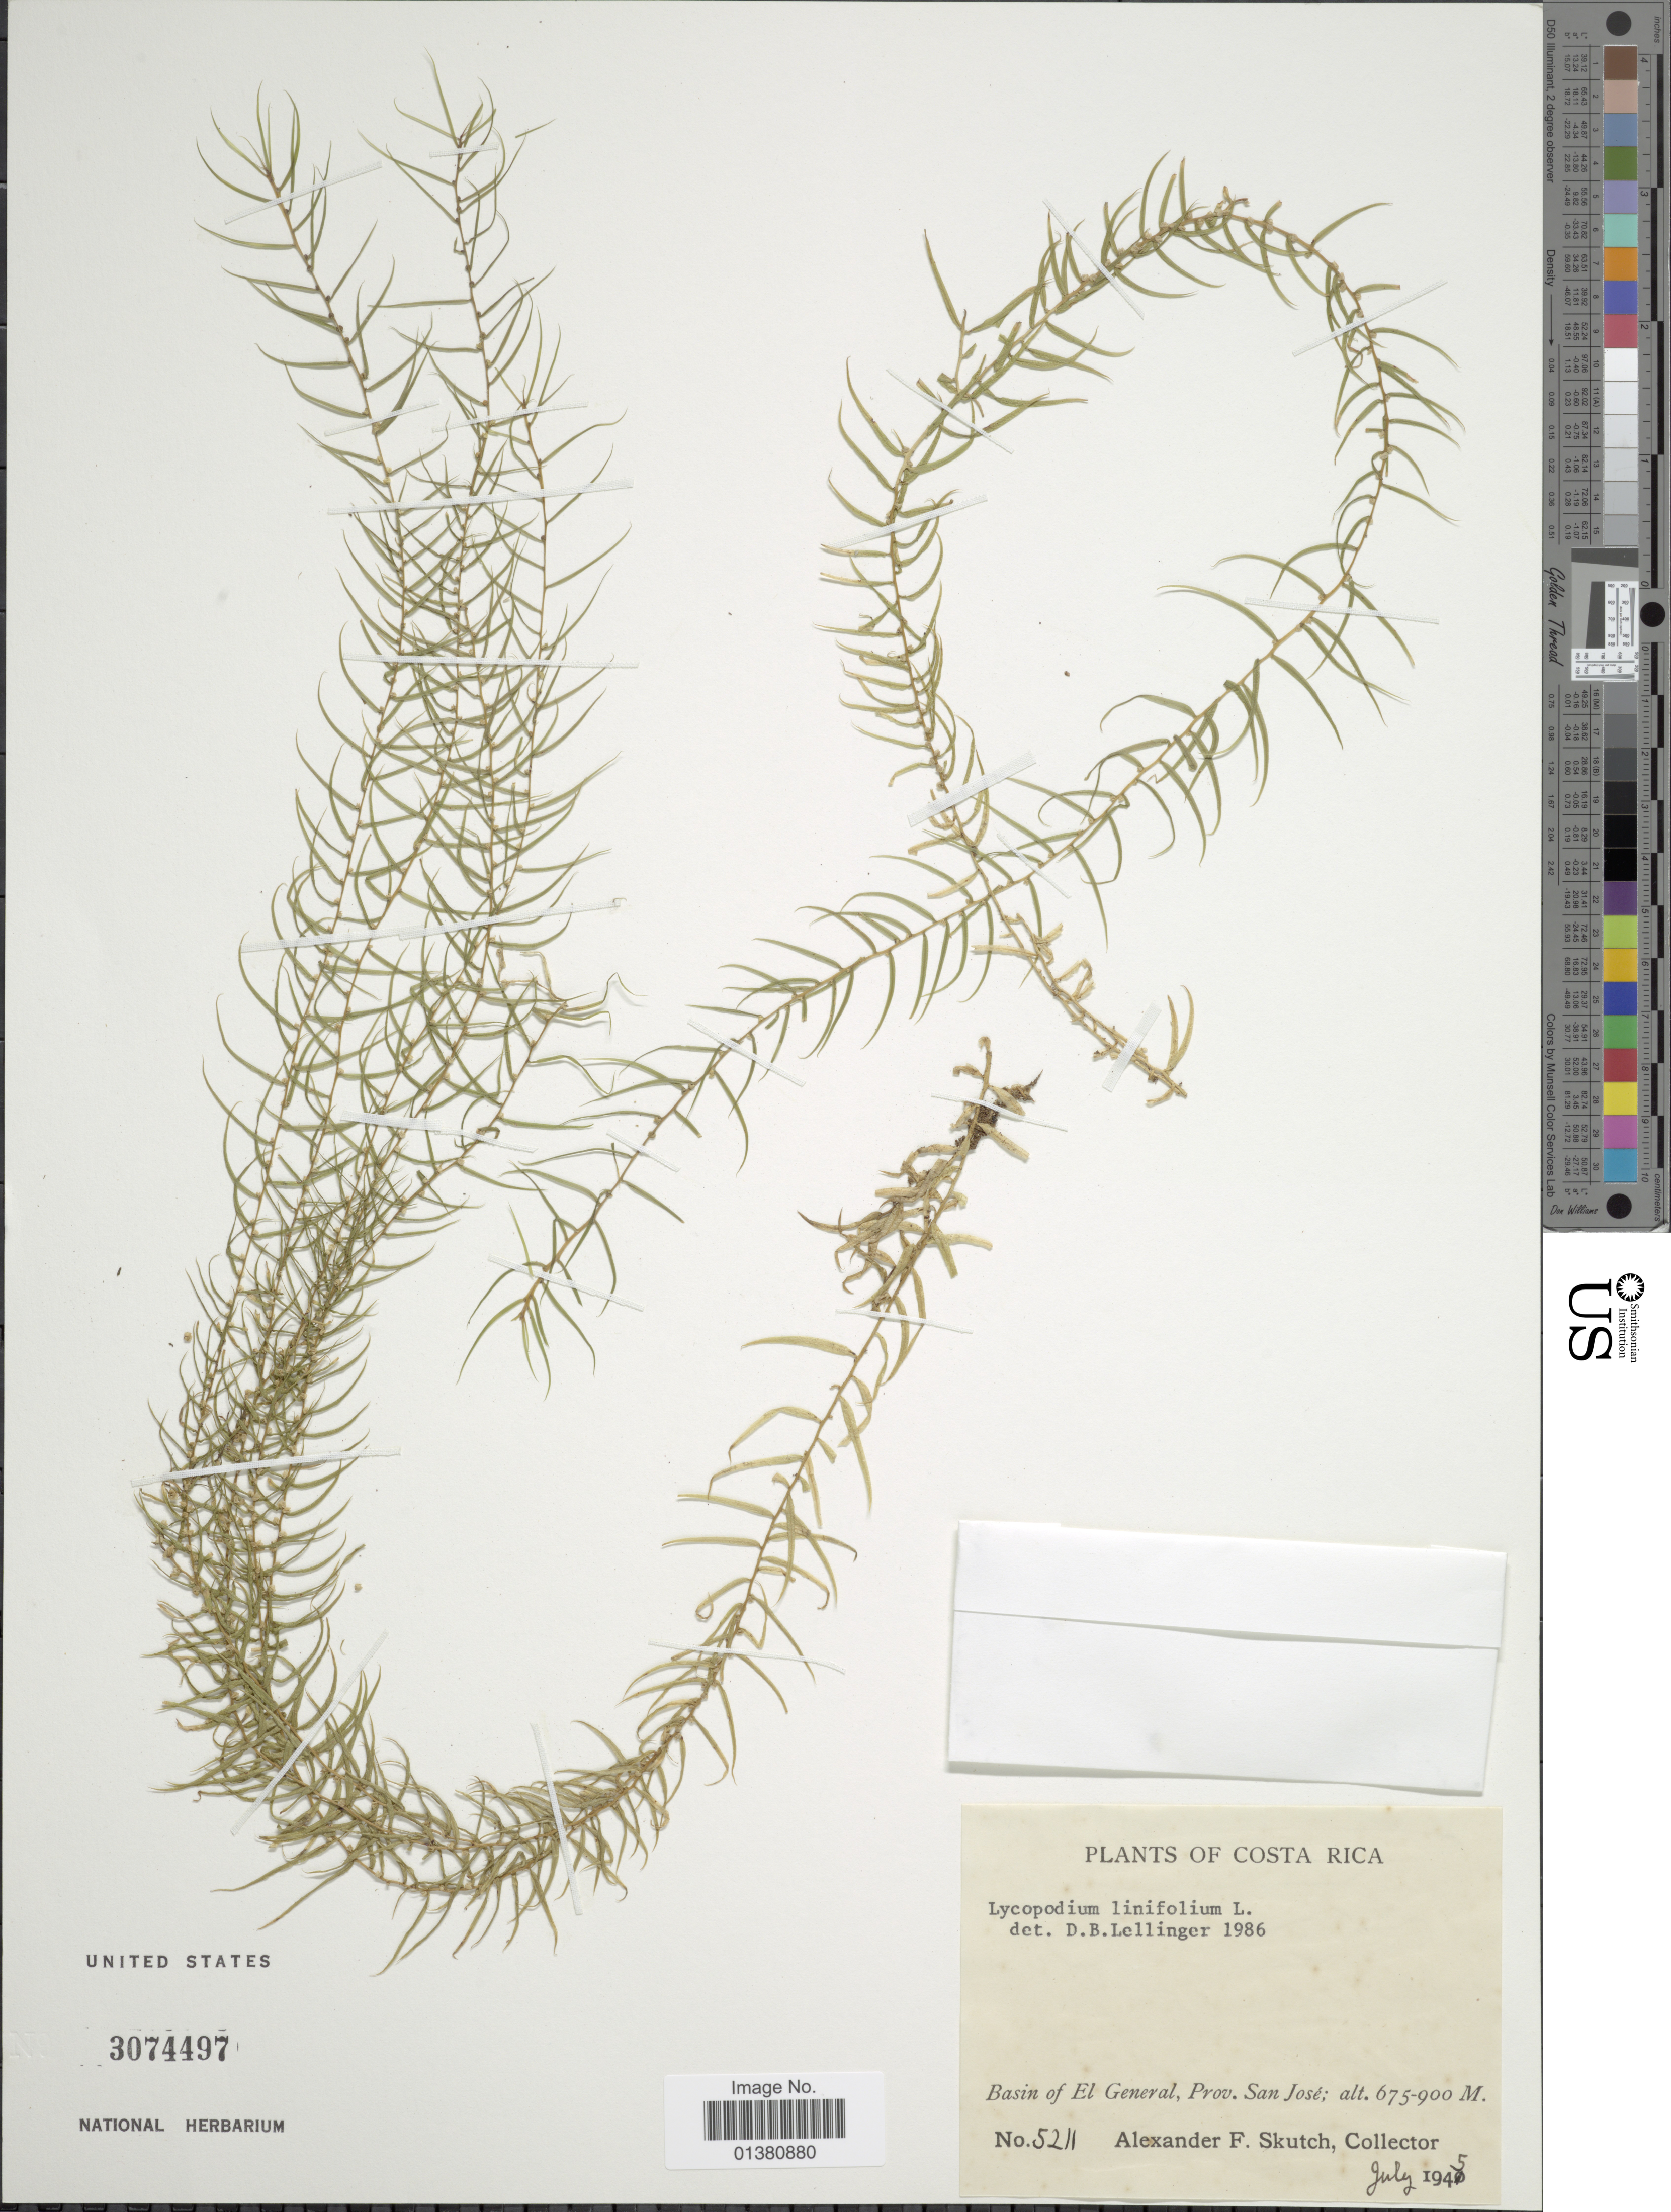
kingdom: Plantae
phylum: Tracheophyta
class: Lycopodiopsida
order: Lycopodiales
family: Lycopodiaceae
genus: Phlegmariurus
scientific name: Phlegmariurus linifolius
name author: (L.) B. Øllg.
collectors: A. F. Skutch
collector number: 5211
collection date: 1945-07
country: Costa Rica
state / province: San José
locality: Basin of El General, prov. San José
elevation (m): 675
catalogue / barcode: US 3074497